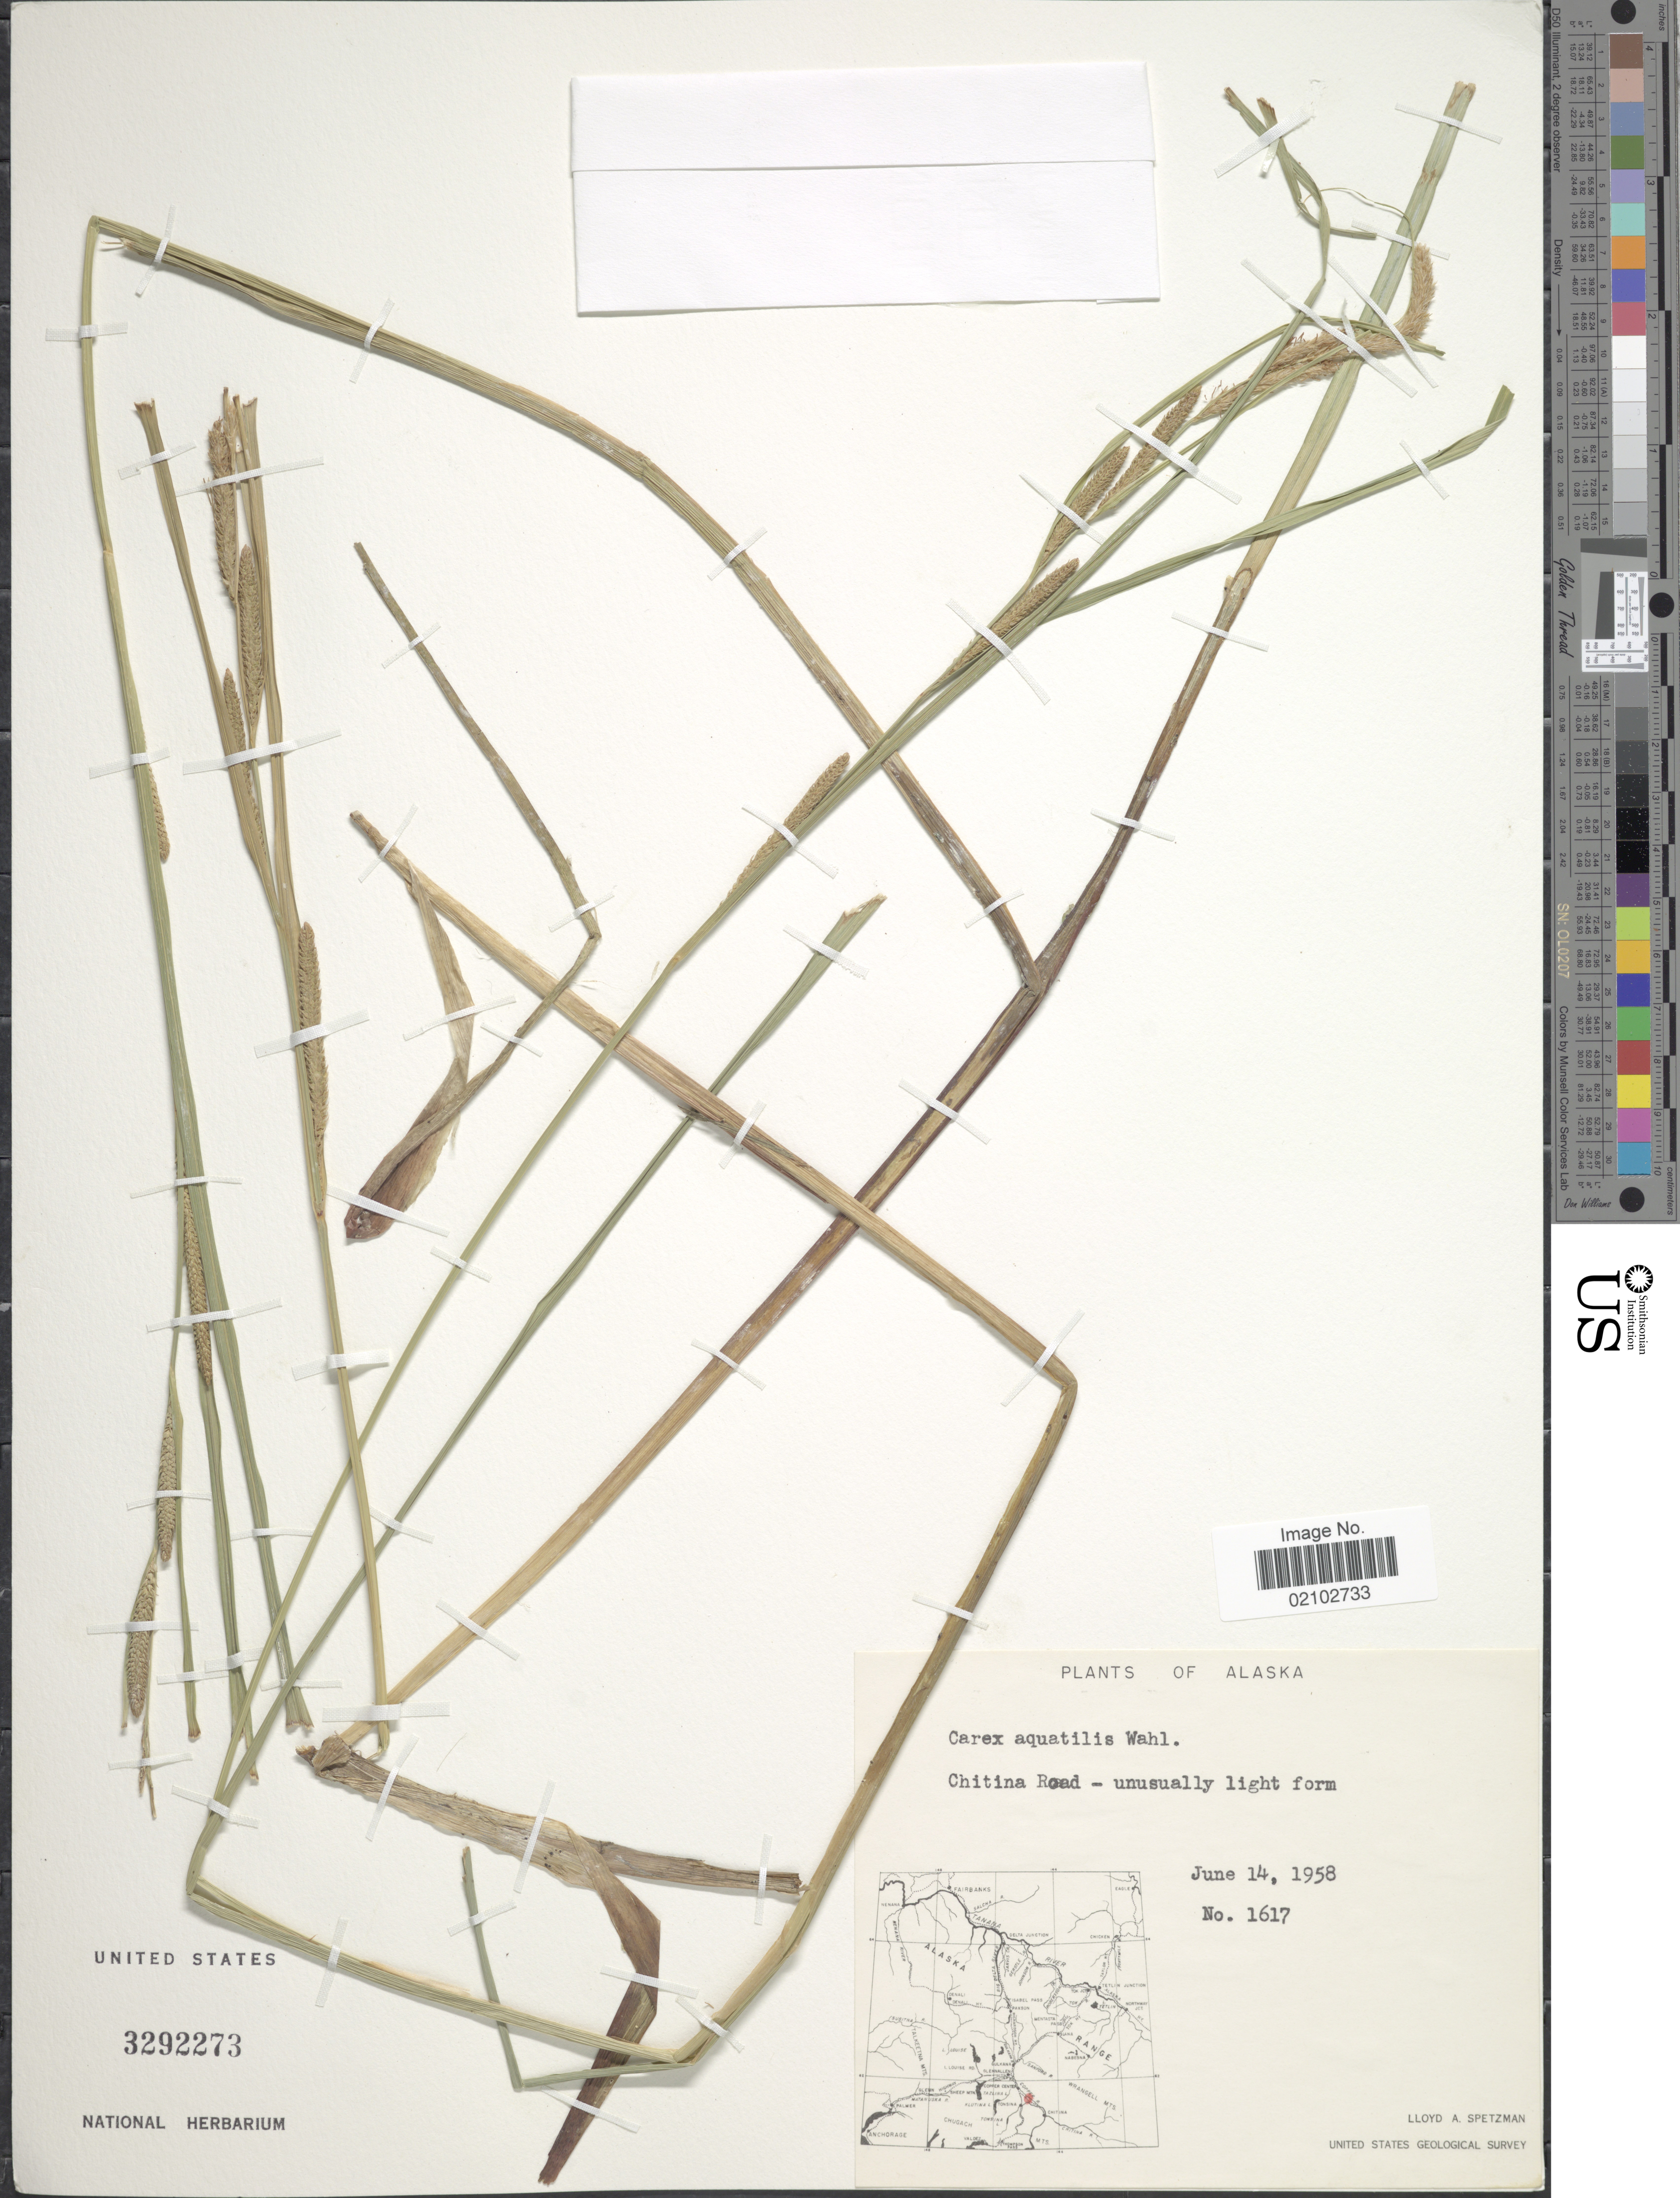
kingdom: Plantae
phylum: Tracheophyta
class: Liliopsida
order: Poales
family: Cyperaceae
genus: Carex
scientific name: Carex aquatilis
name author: Wahlenb.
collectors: L. Spetzman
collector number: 1617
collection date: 1958-06-14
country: United States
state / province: Alaska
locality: Chitina Road.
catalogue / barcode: US 3292273